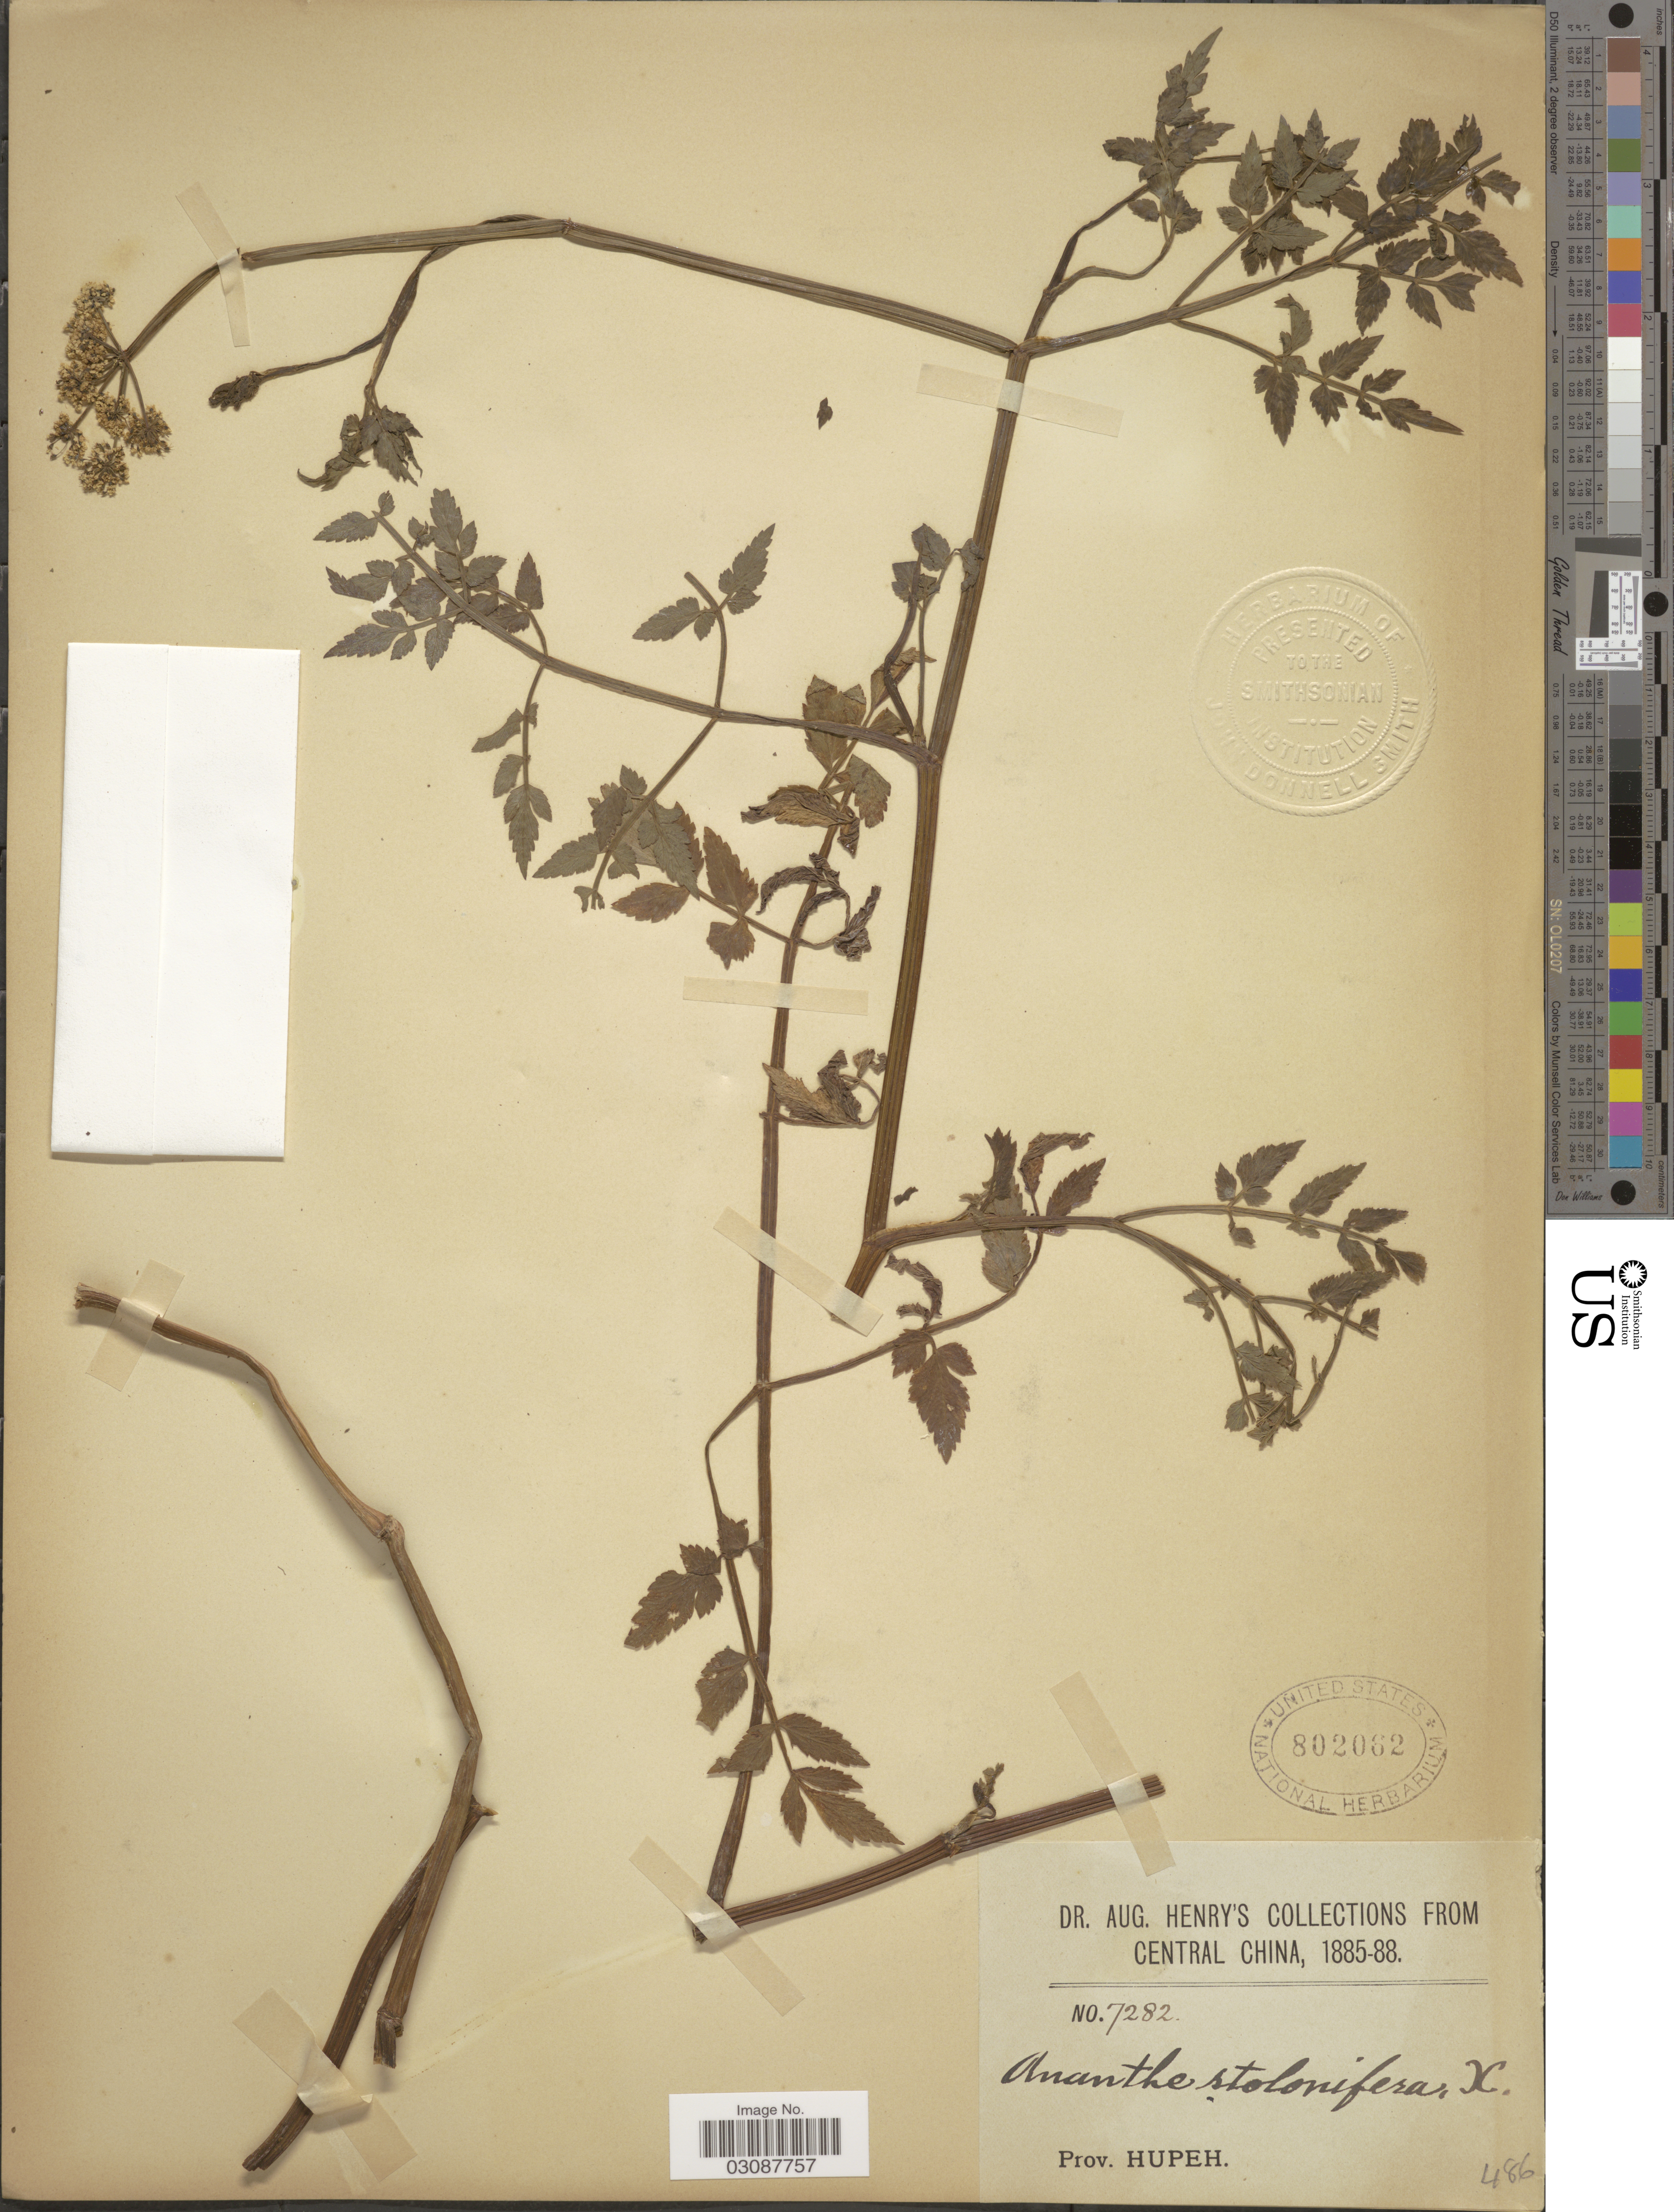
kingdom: Plantae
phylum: Tracheophyta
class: Magnoliopsida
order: Apiales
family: Apiaceae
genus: Oenanthe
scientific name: Oenanthe stolonifera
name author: Wall. ex DC.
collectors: A. Henry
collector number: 7282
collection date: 1885/1888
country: China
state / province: Hubei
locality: Central China, Prov. Hupeh.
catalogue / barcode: US 802062